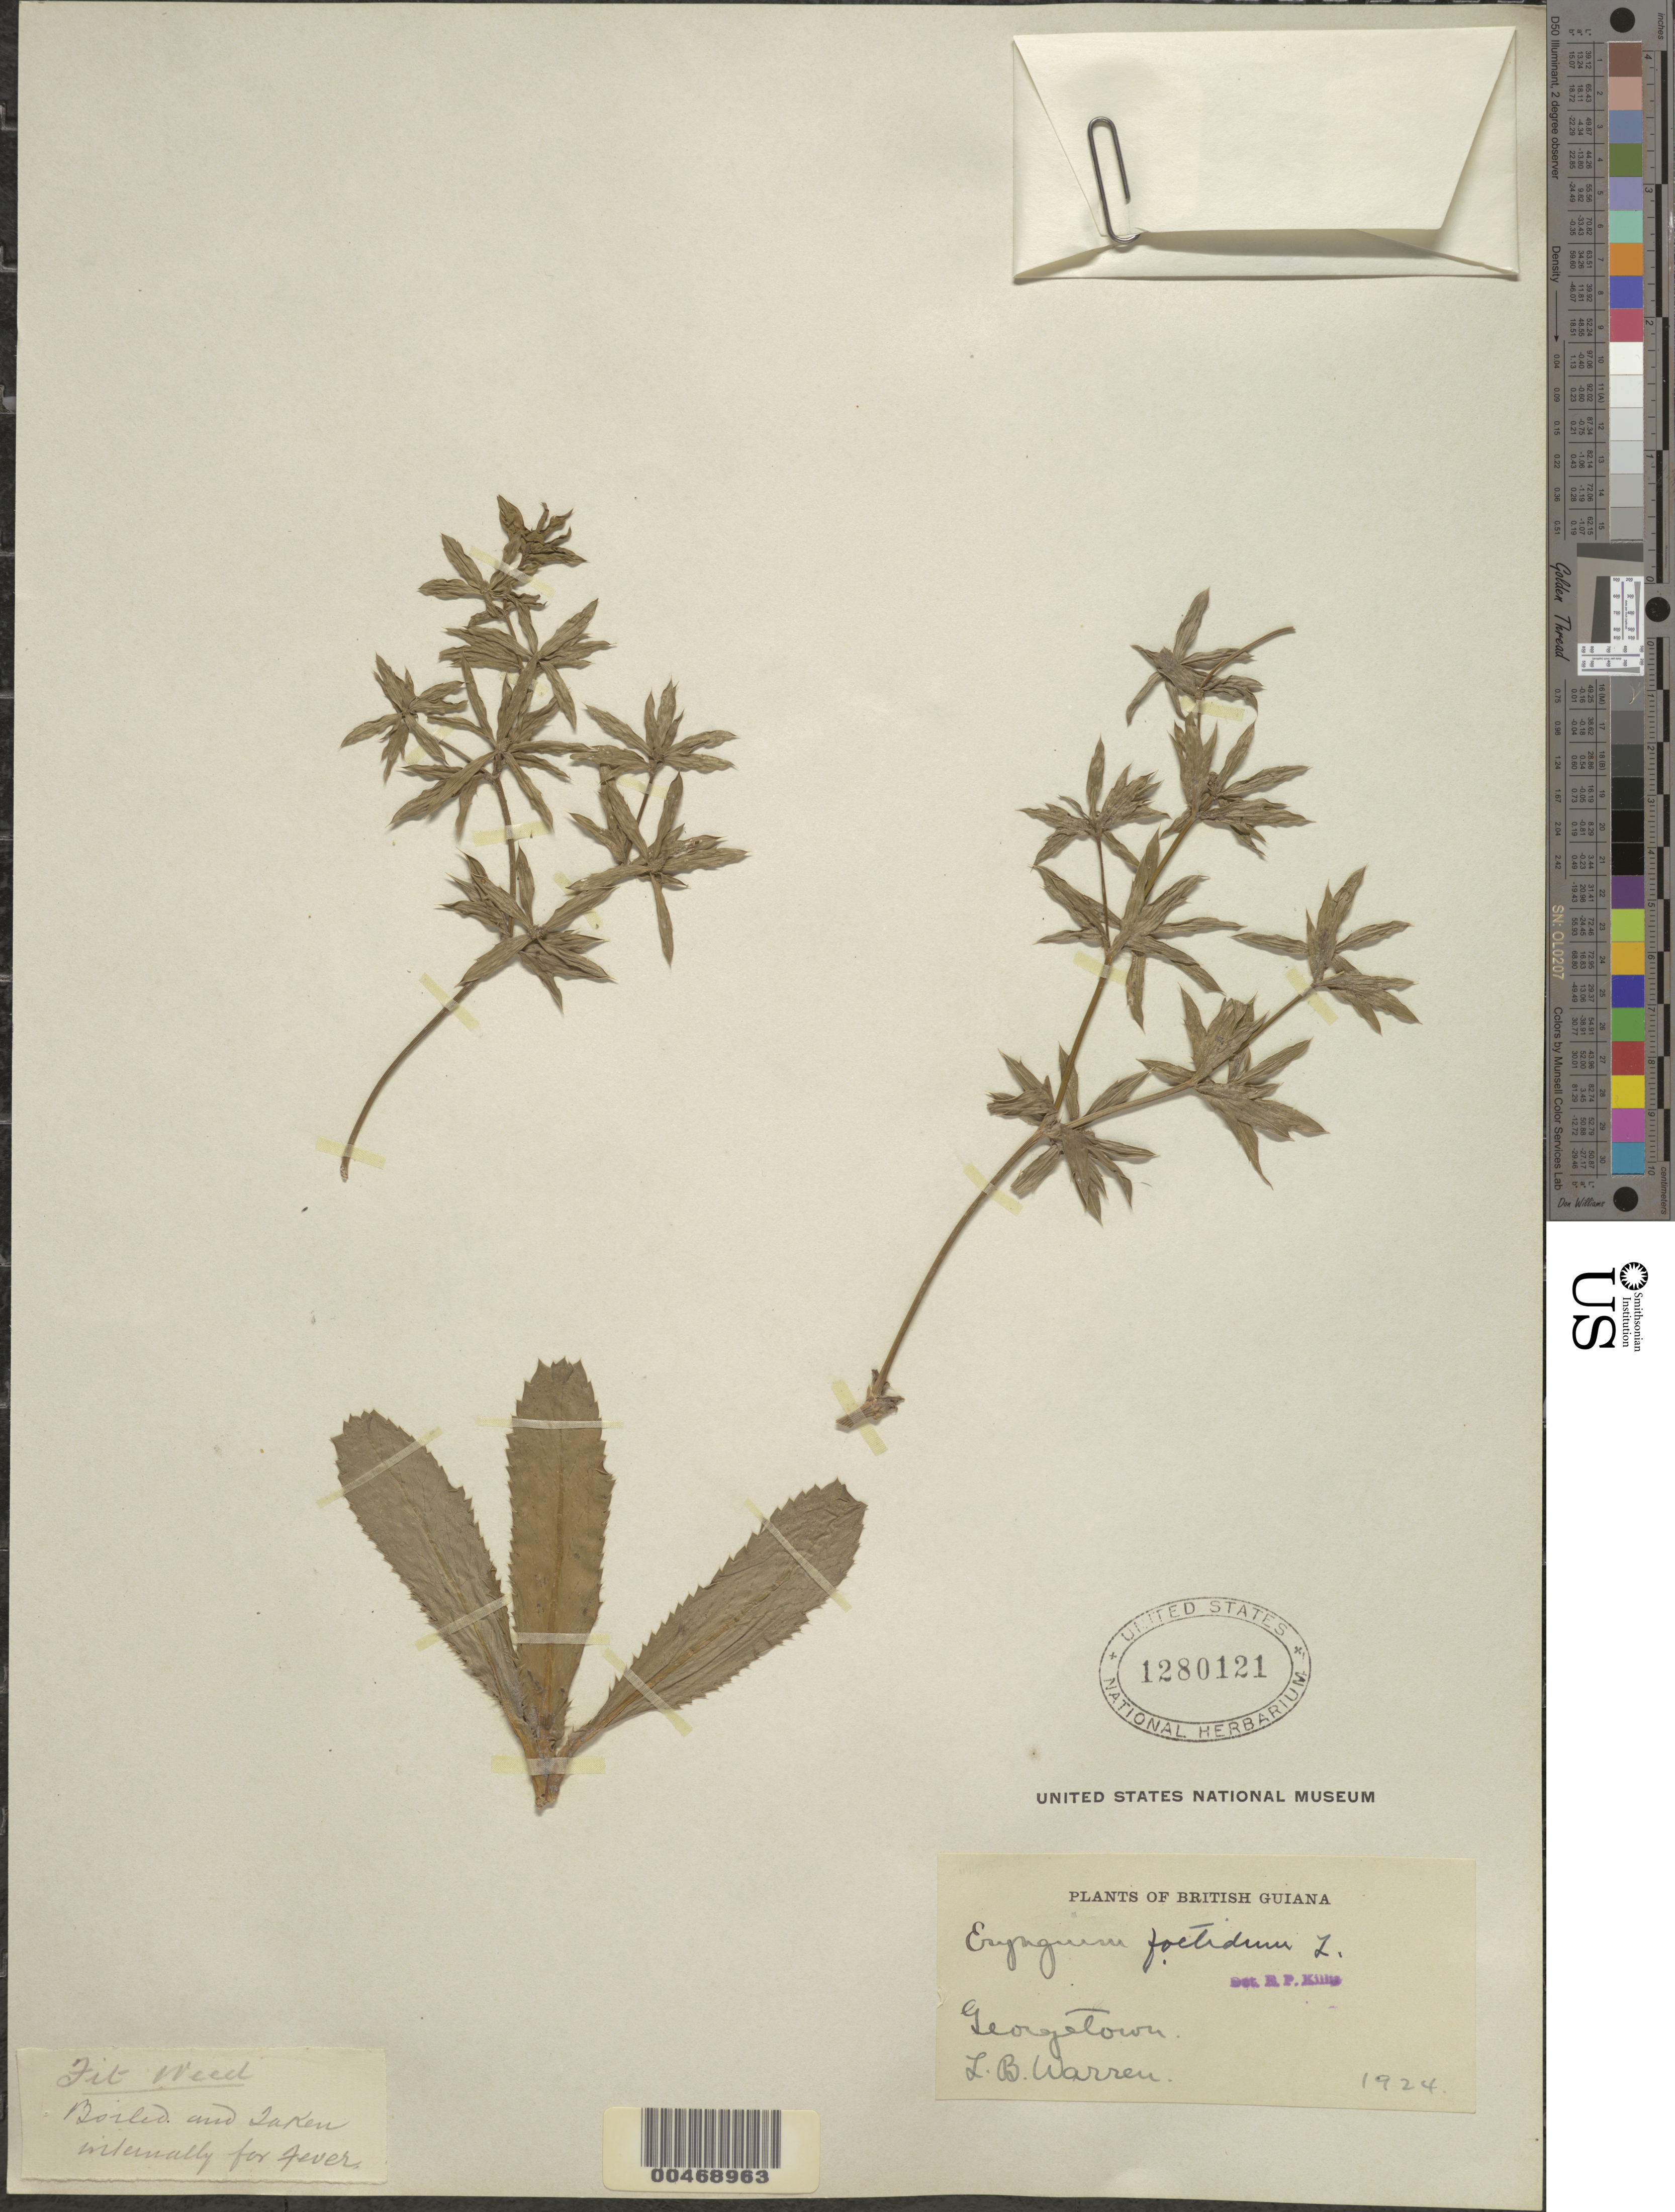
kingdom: Plantae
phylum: Tracheophyta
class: Magnoliopsida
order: Apiales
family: Apiaceae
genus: Eryngium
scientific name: Eryngium foetidum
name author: L.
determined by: Killip, Ellsworth P.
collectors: L. Warren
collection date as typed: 1924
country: Guyana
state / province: Demerara-Mahaica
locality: Georgetown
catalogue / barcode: US 1280121